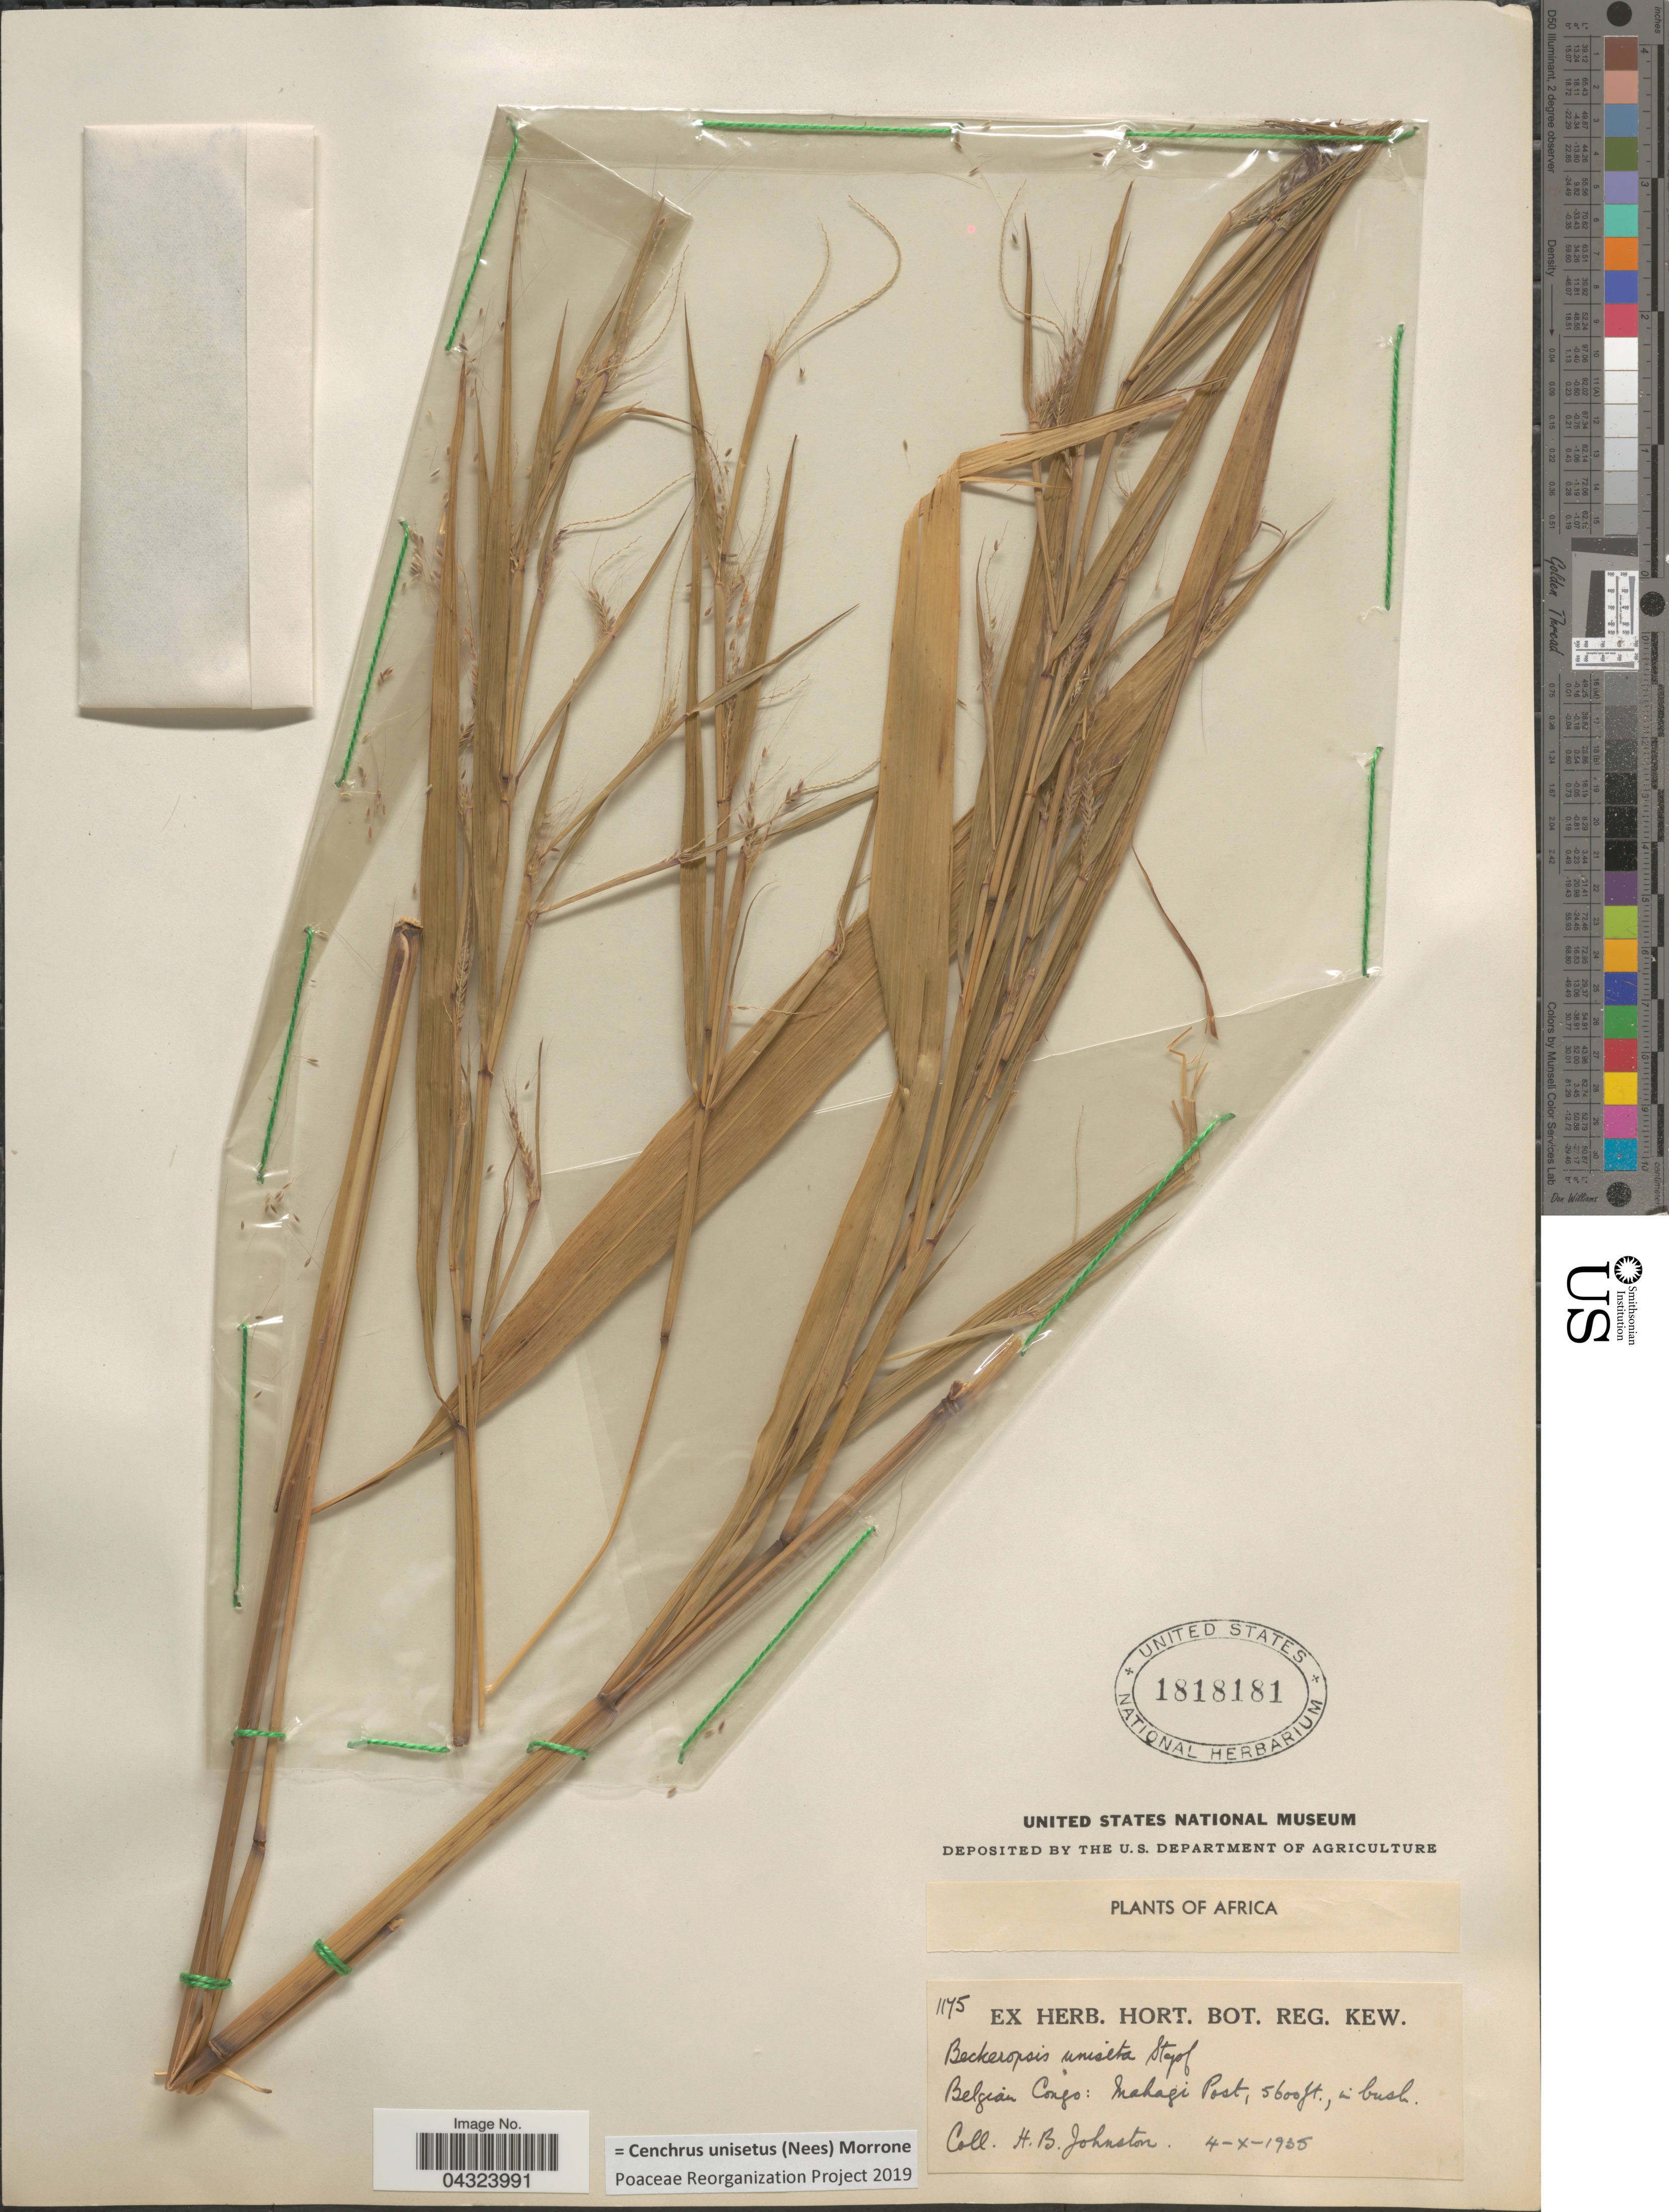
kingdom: Plantae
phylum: Tracheophyta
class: Liliopsida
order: Poales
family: Poaceae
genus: Cenchrus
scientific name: Cenchrus unisetus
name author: (Nees) Morrone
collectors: H. B. Johnston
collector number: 1175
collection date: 1935-10-04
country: Congo, Democratic Republic of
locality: Belgian Congo: Mahagi Post.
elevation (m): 1707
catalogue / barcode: US 1818181